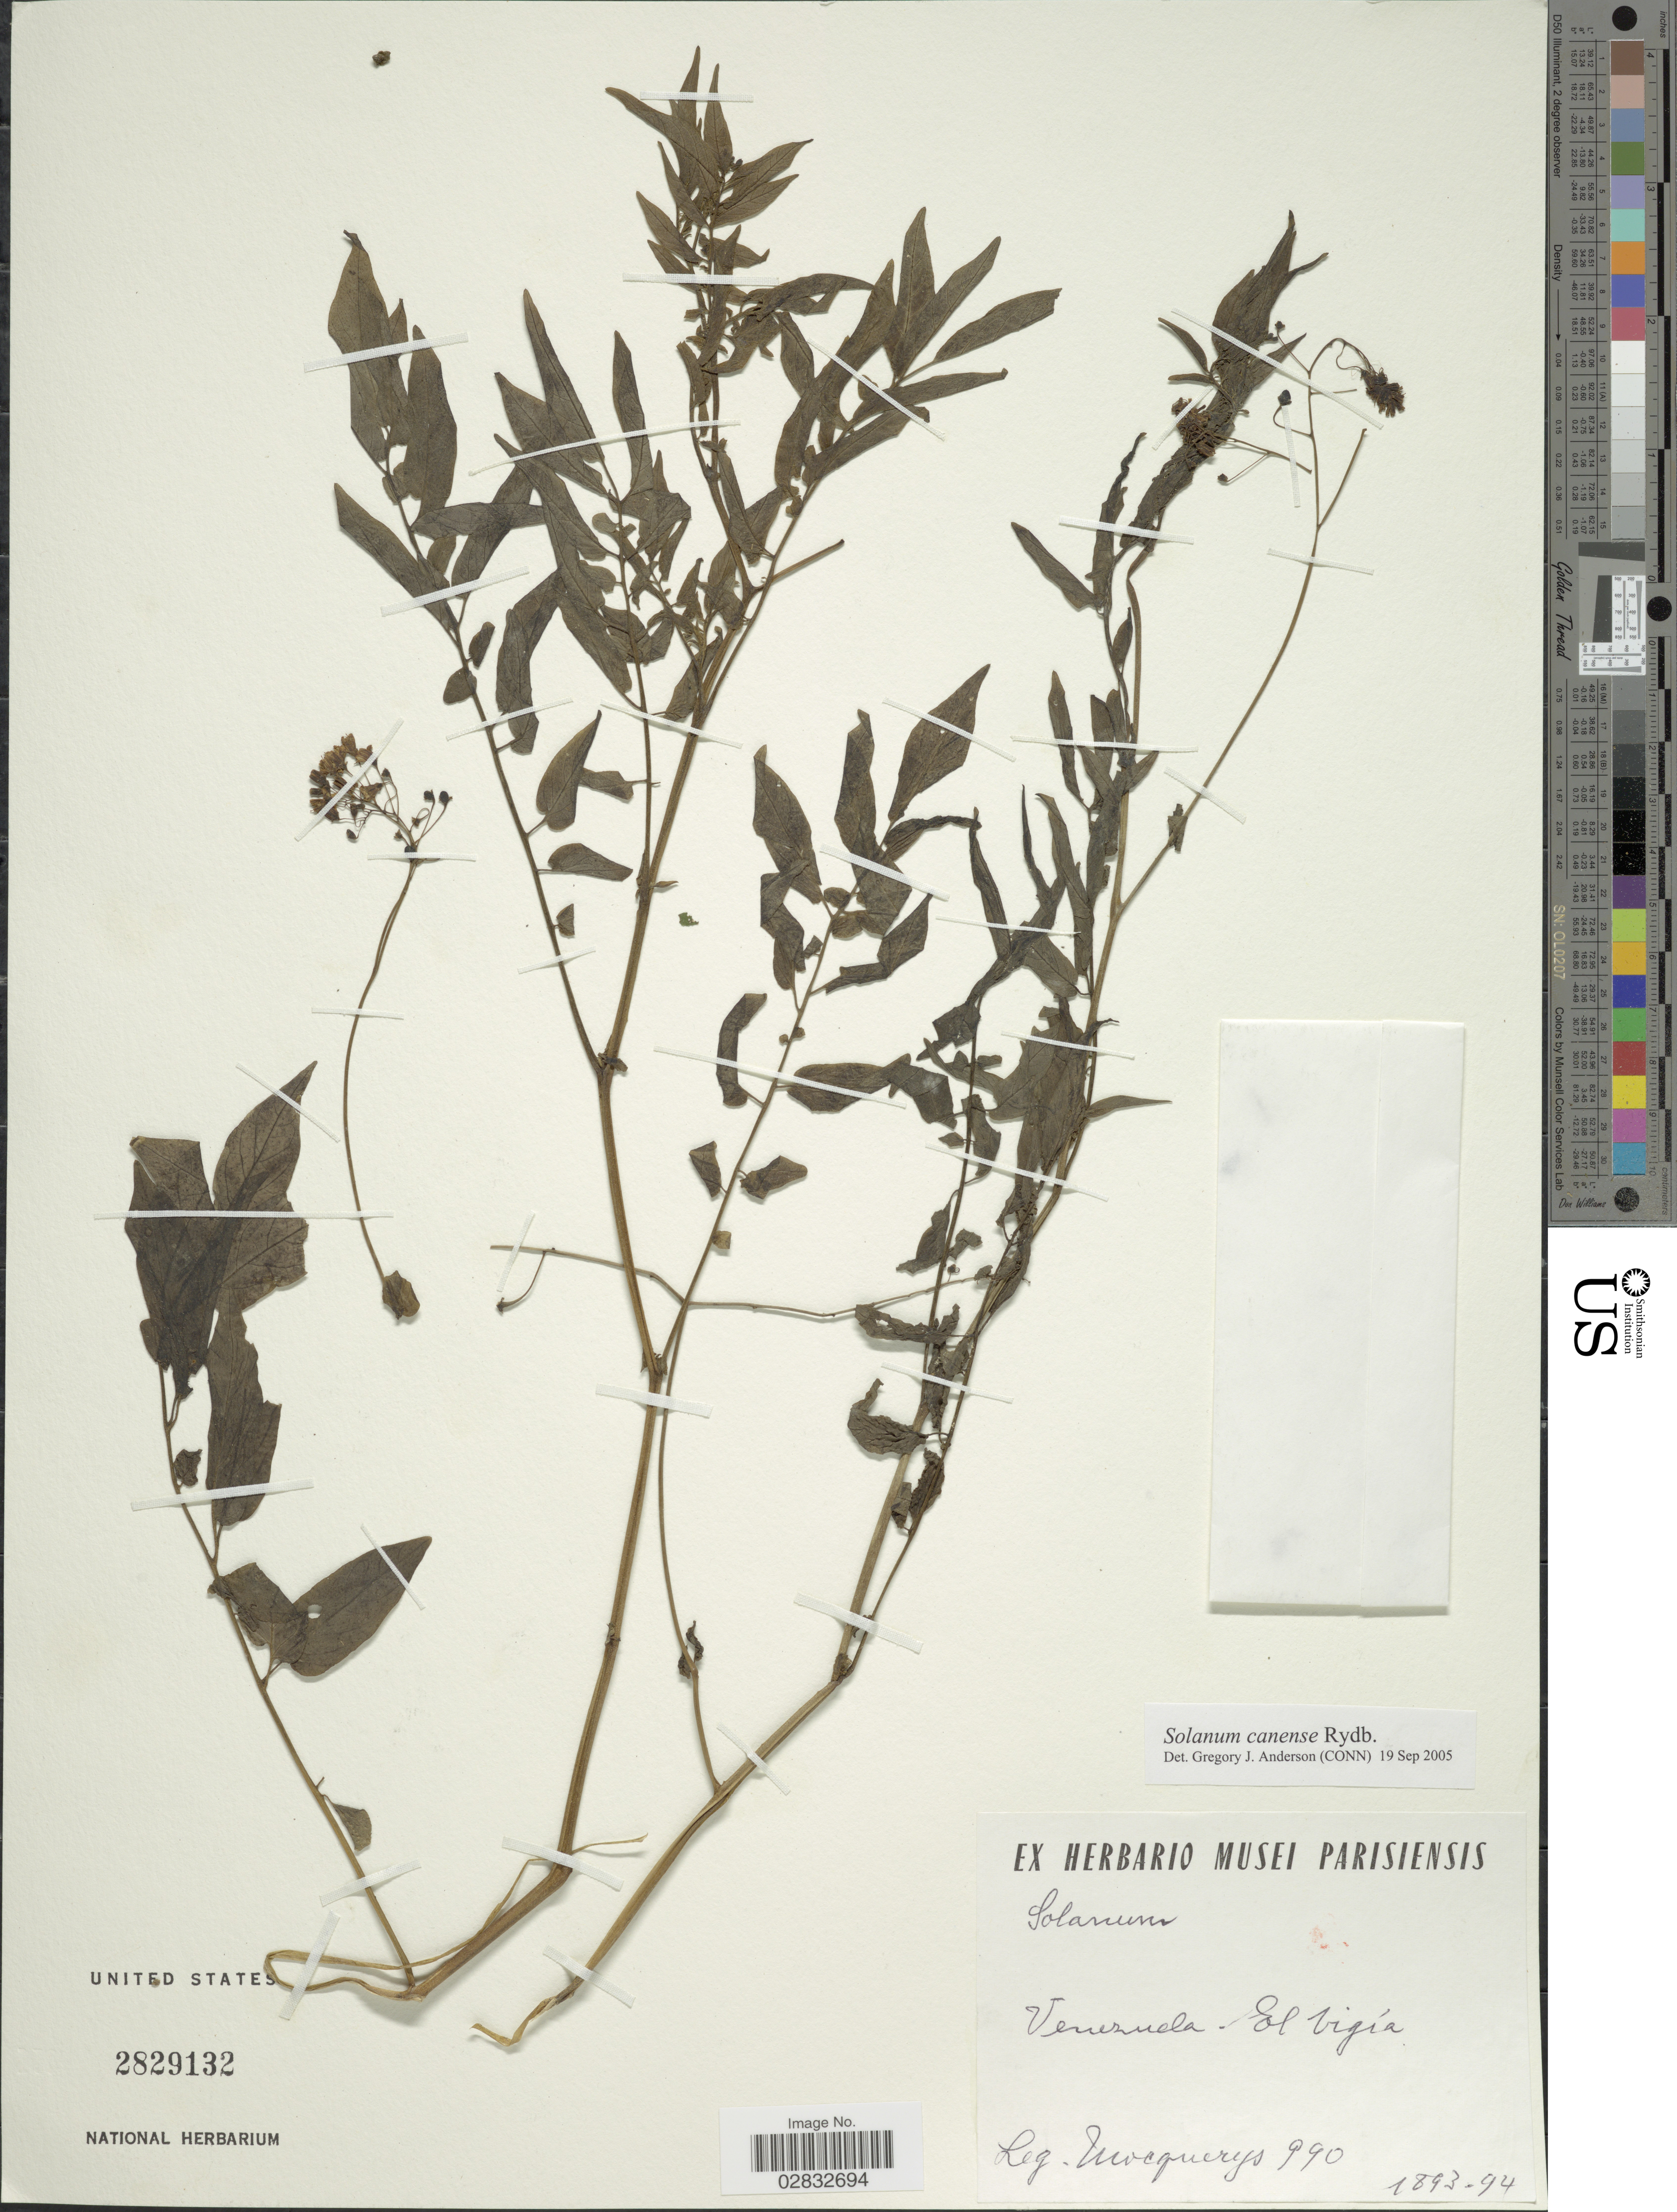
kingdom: Plantae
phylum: Tracheophyta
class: Magnoliopsida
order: Solanales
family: Solanaceae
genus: Solanum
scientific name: Solanum canaosense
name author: L.B. Sm. & Downs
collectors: A. Mocquerys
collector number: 990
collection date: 1893/1894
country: Venezuela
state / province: Mérida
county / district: Alberto Adriani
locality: El Vigía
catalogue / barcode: US 2829132